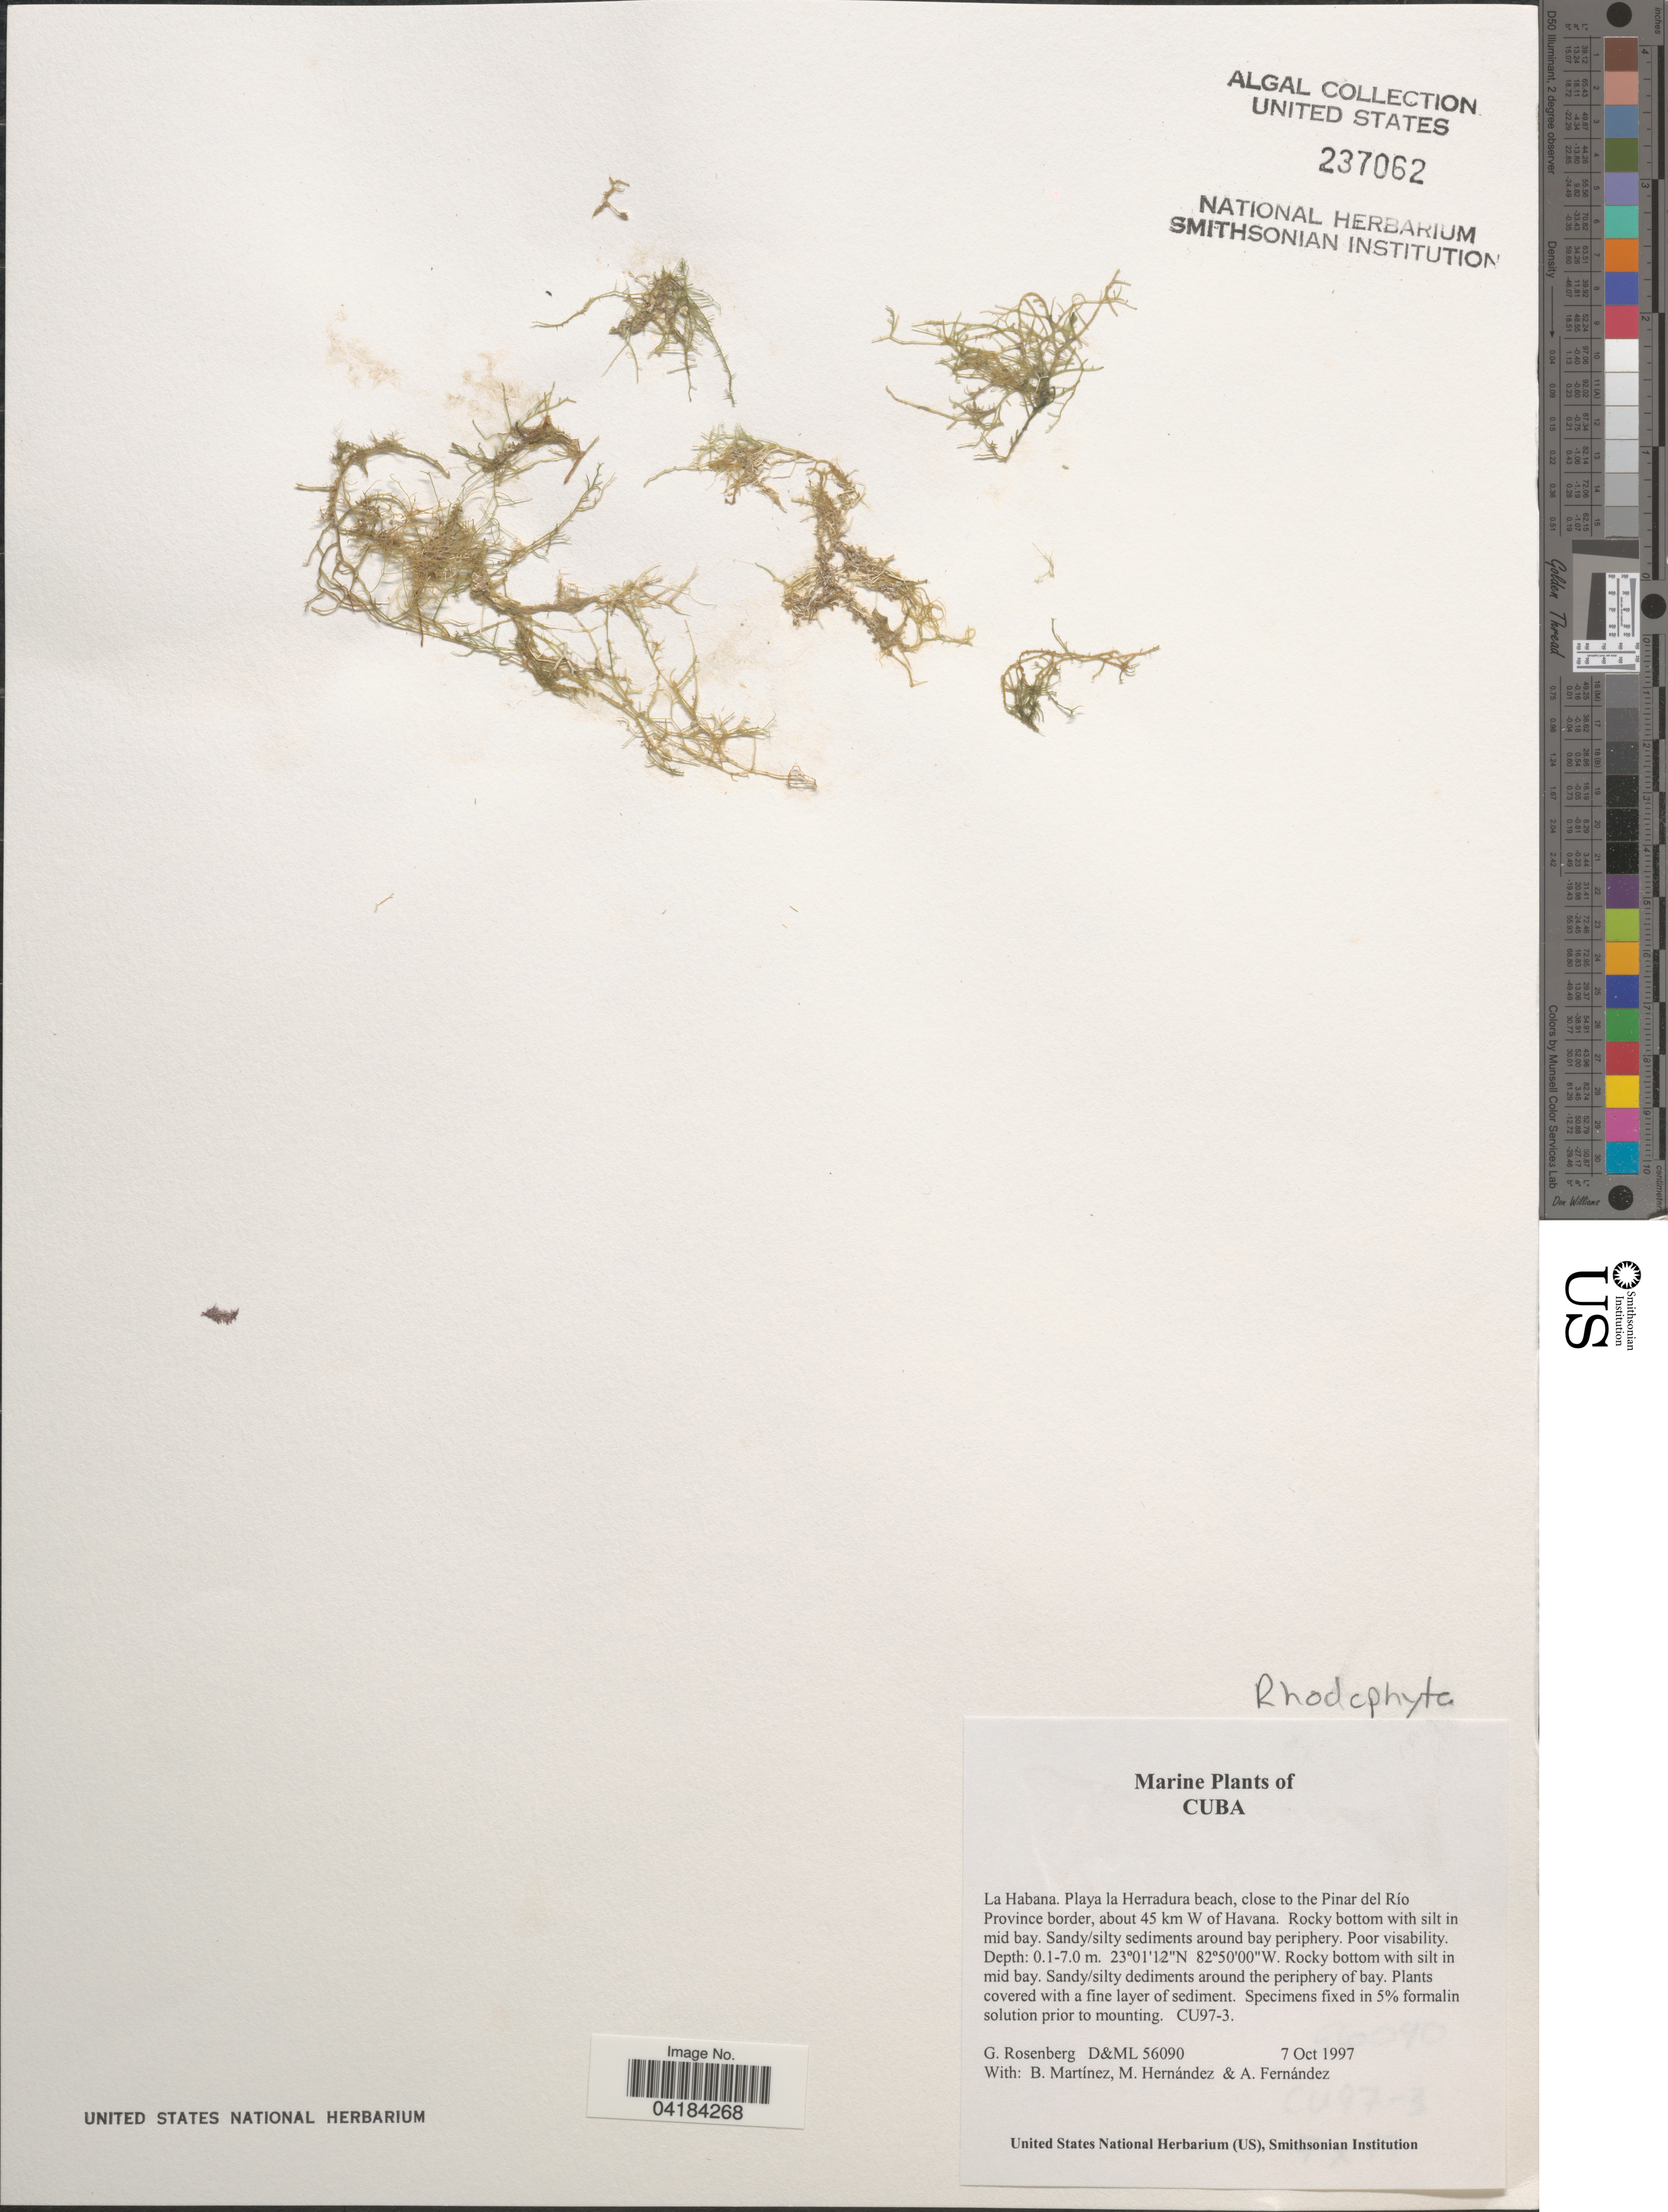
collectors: G. Rosenberg, B. Martinez, M. Hernandez & A. Fernández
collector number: D&ML56090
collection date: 1997-10-07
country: Cuba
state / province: La Habana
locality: Playa la Herradura beach, close to the Pinar del Río Province border, about 45 km W of Havana. CU97-3 [unsure placement]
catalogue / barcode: US 237062